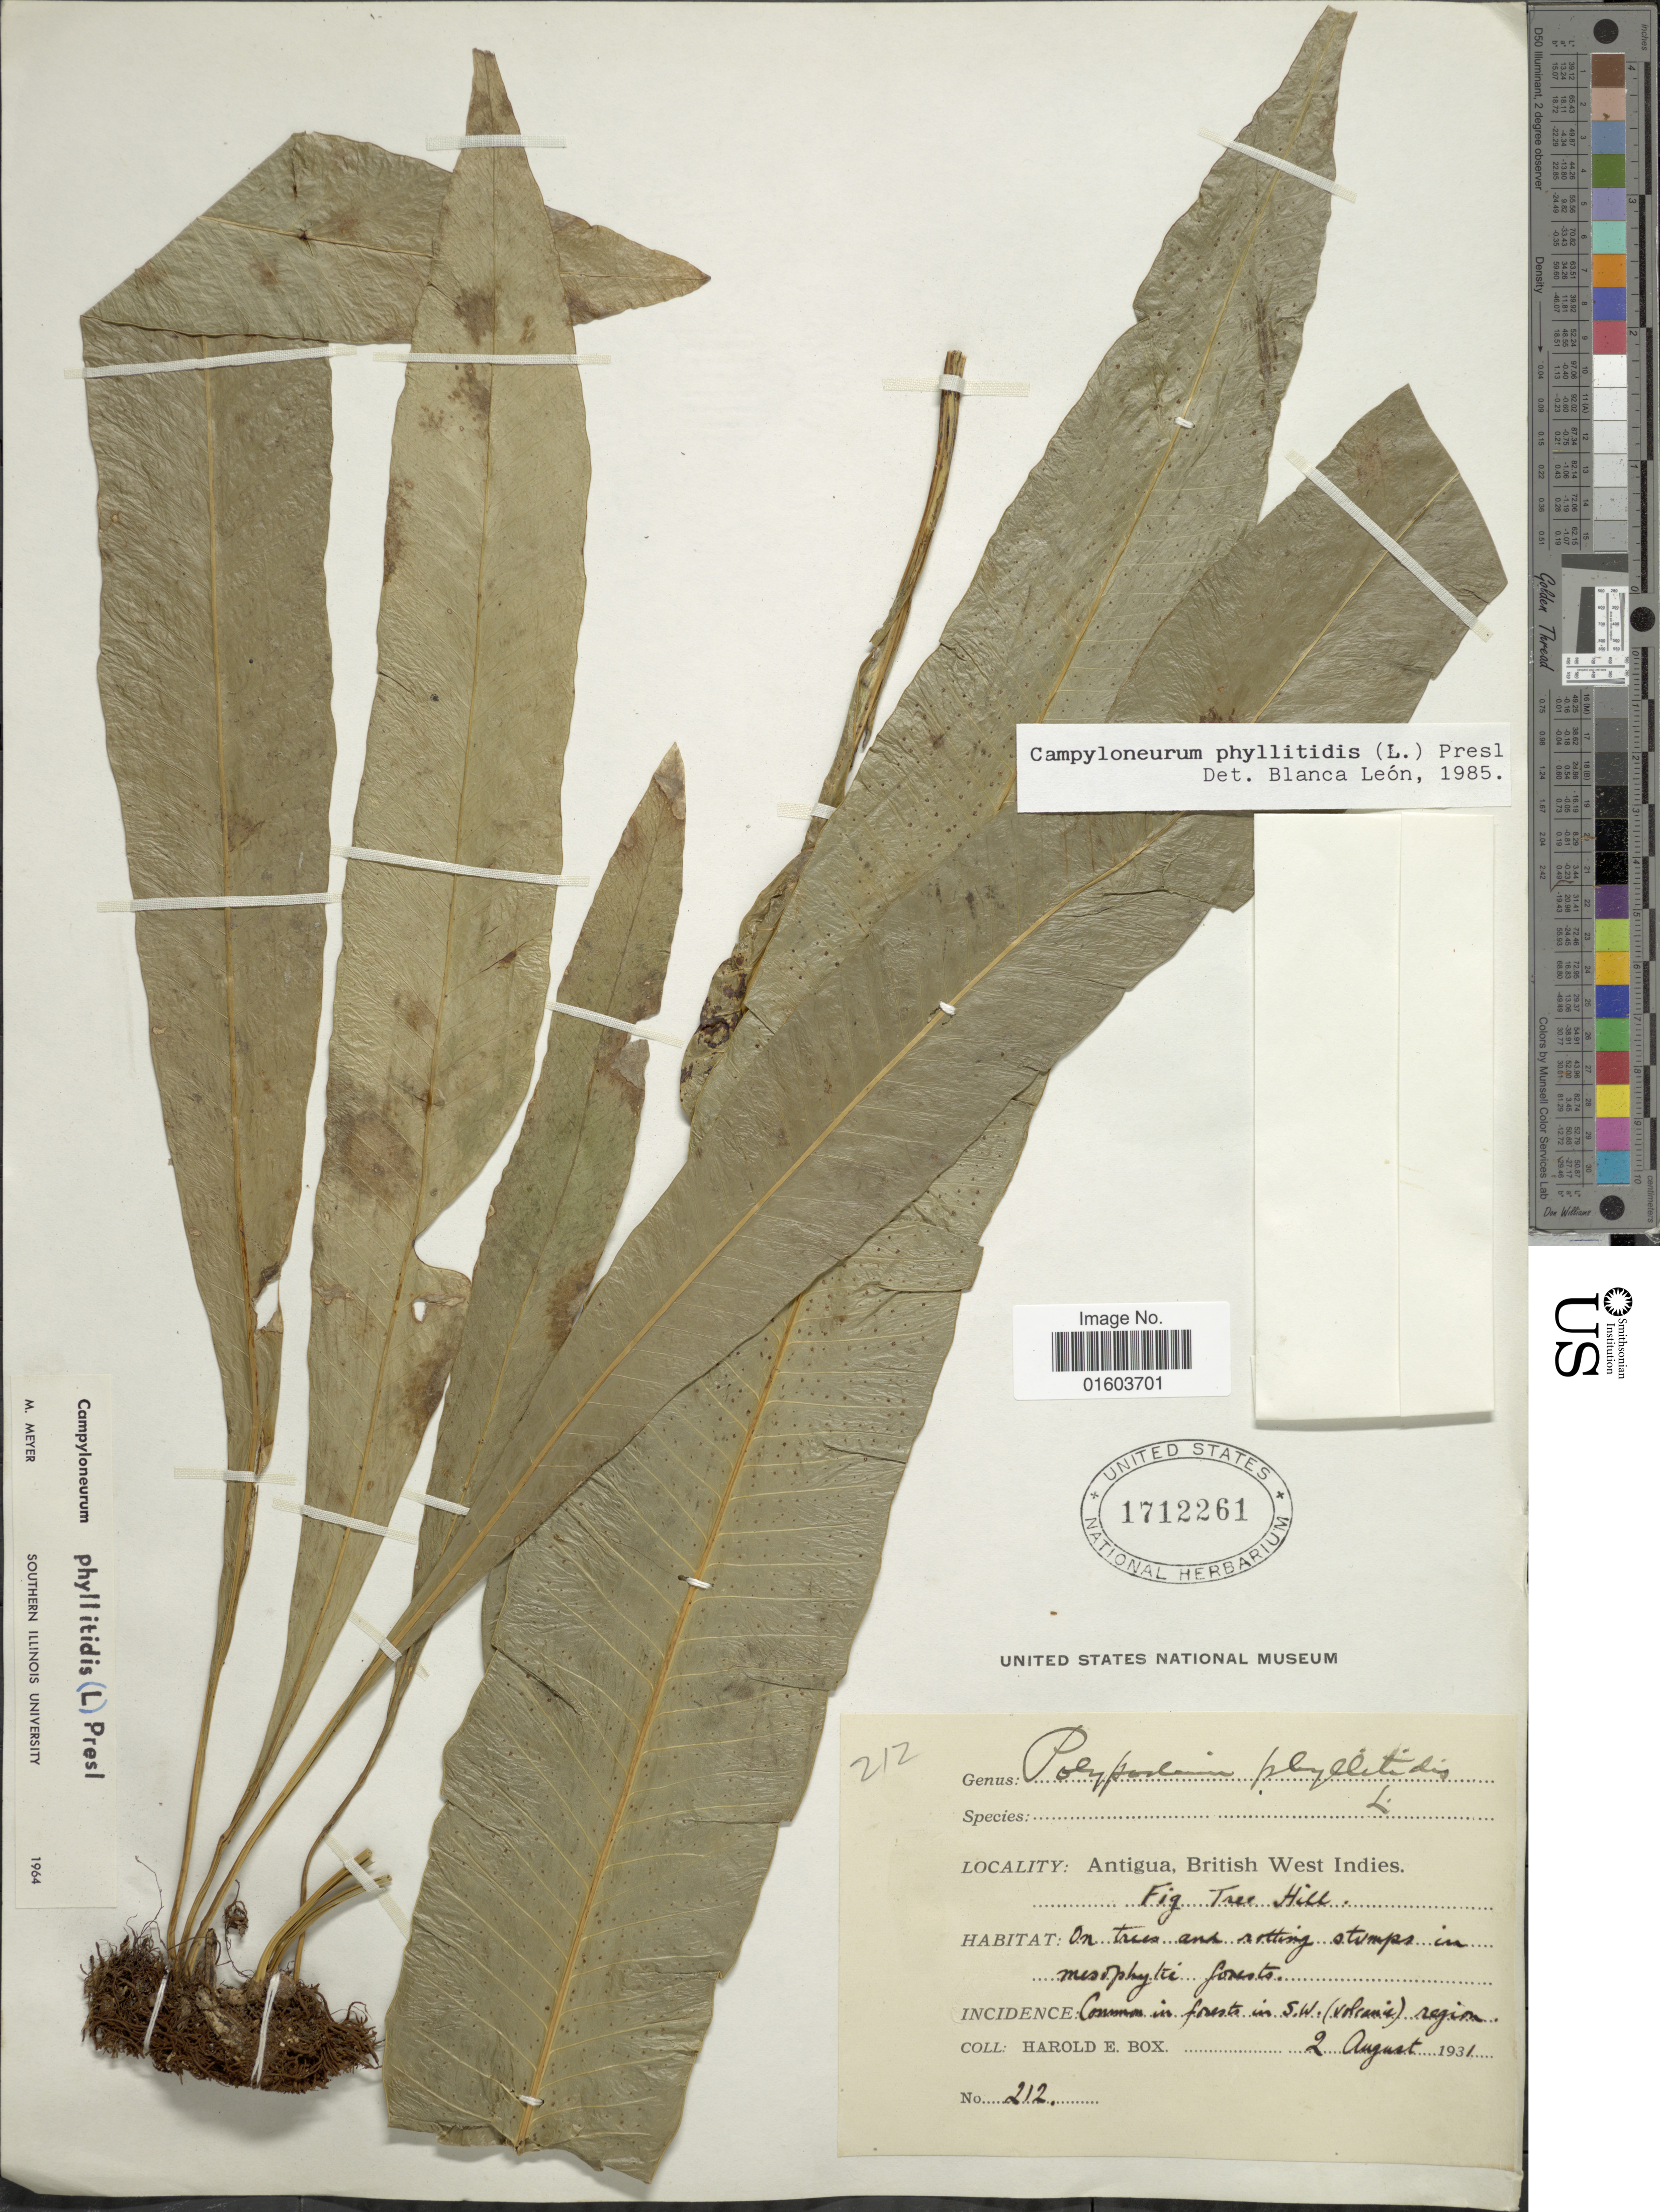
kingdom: Plantae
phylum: Tracheophyta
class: Polypodiopsida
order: Polypodiales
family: Polypodiaceae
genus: Campyloneurum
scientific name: Campyloneurum phyllitidis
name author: (L.) C. Presl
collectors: H. E. Box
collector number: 212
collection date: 1931-08-02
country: Antigua and Barbuda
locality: Antiqua, Bristish West Indies. Fig Tree Hill.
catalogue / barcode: US 1712261